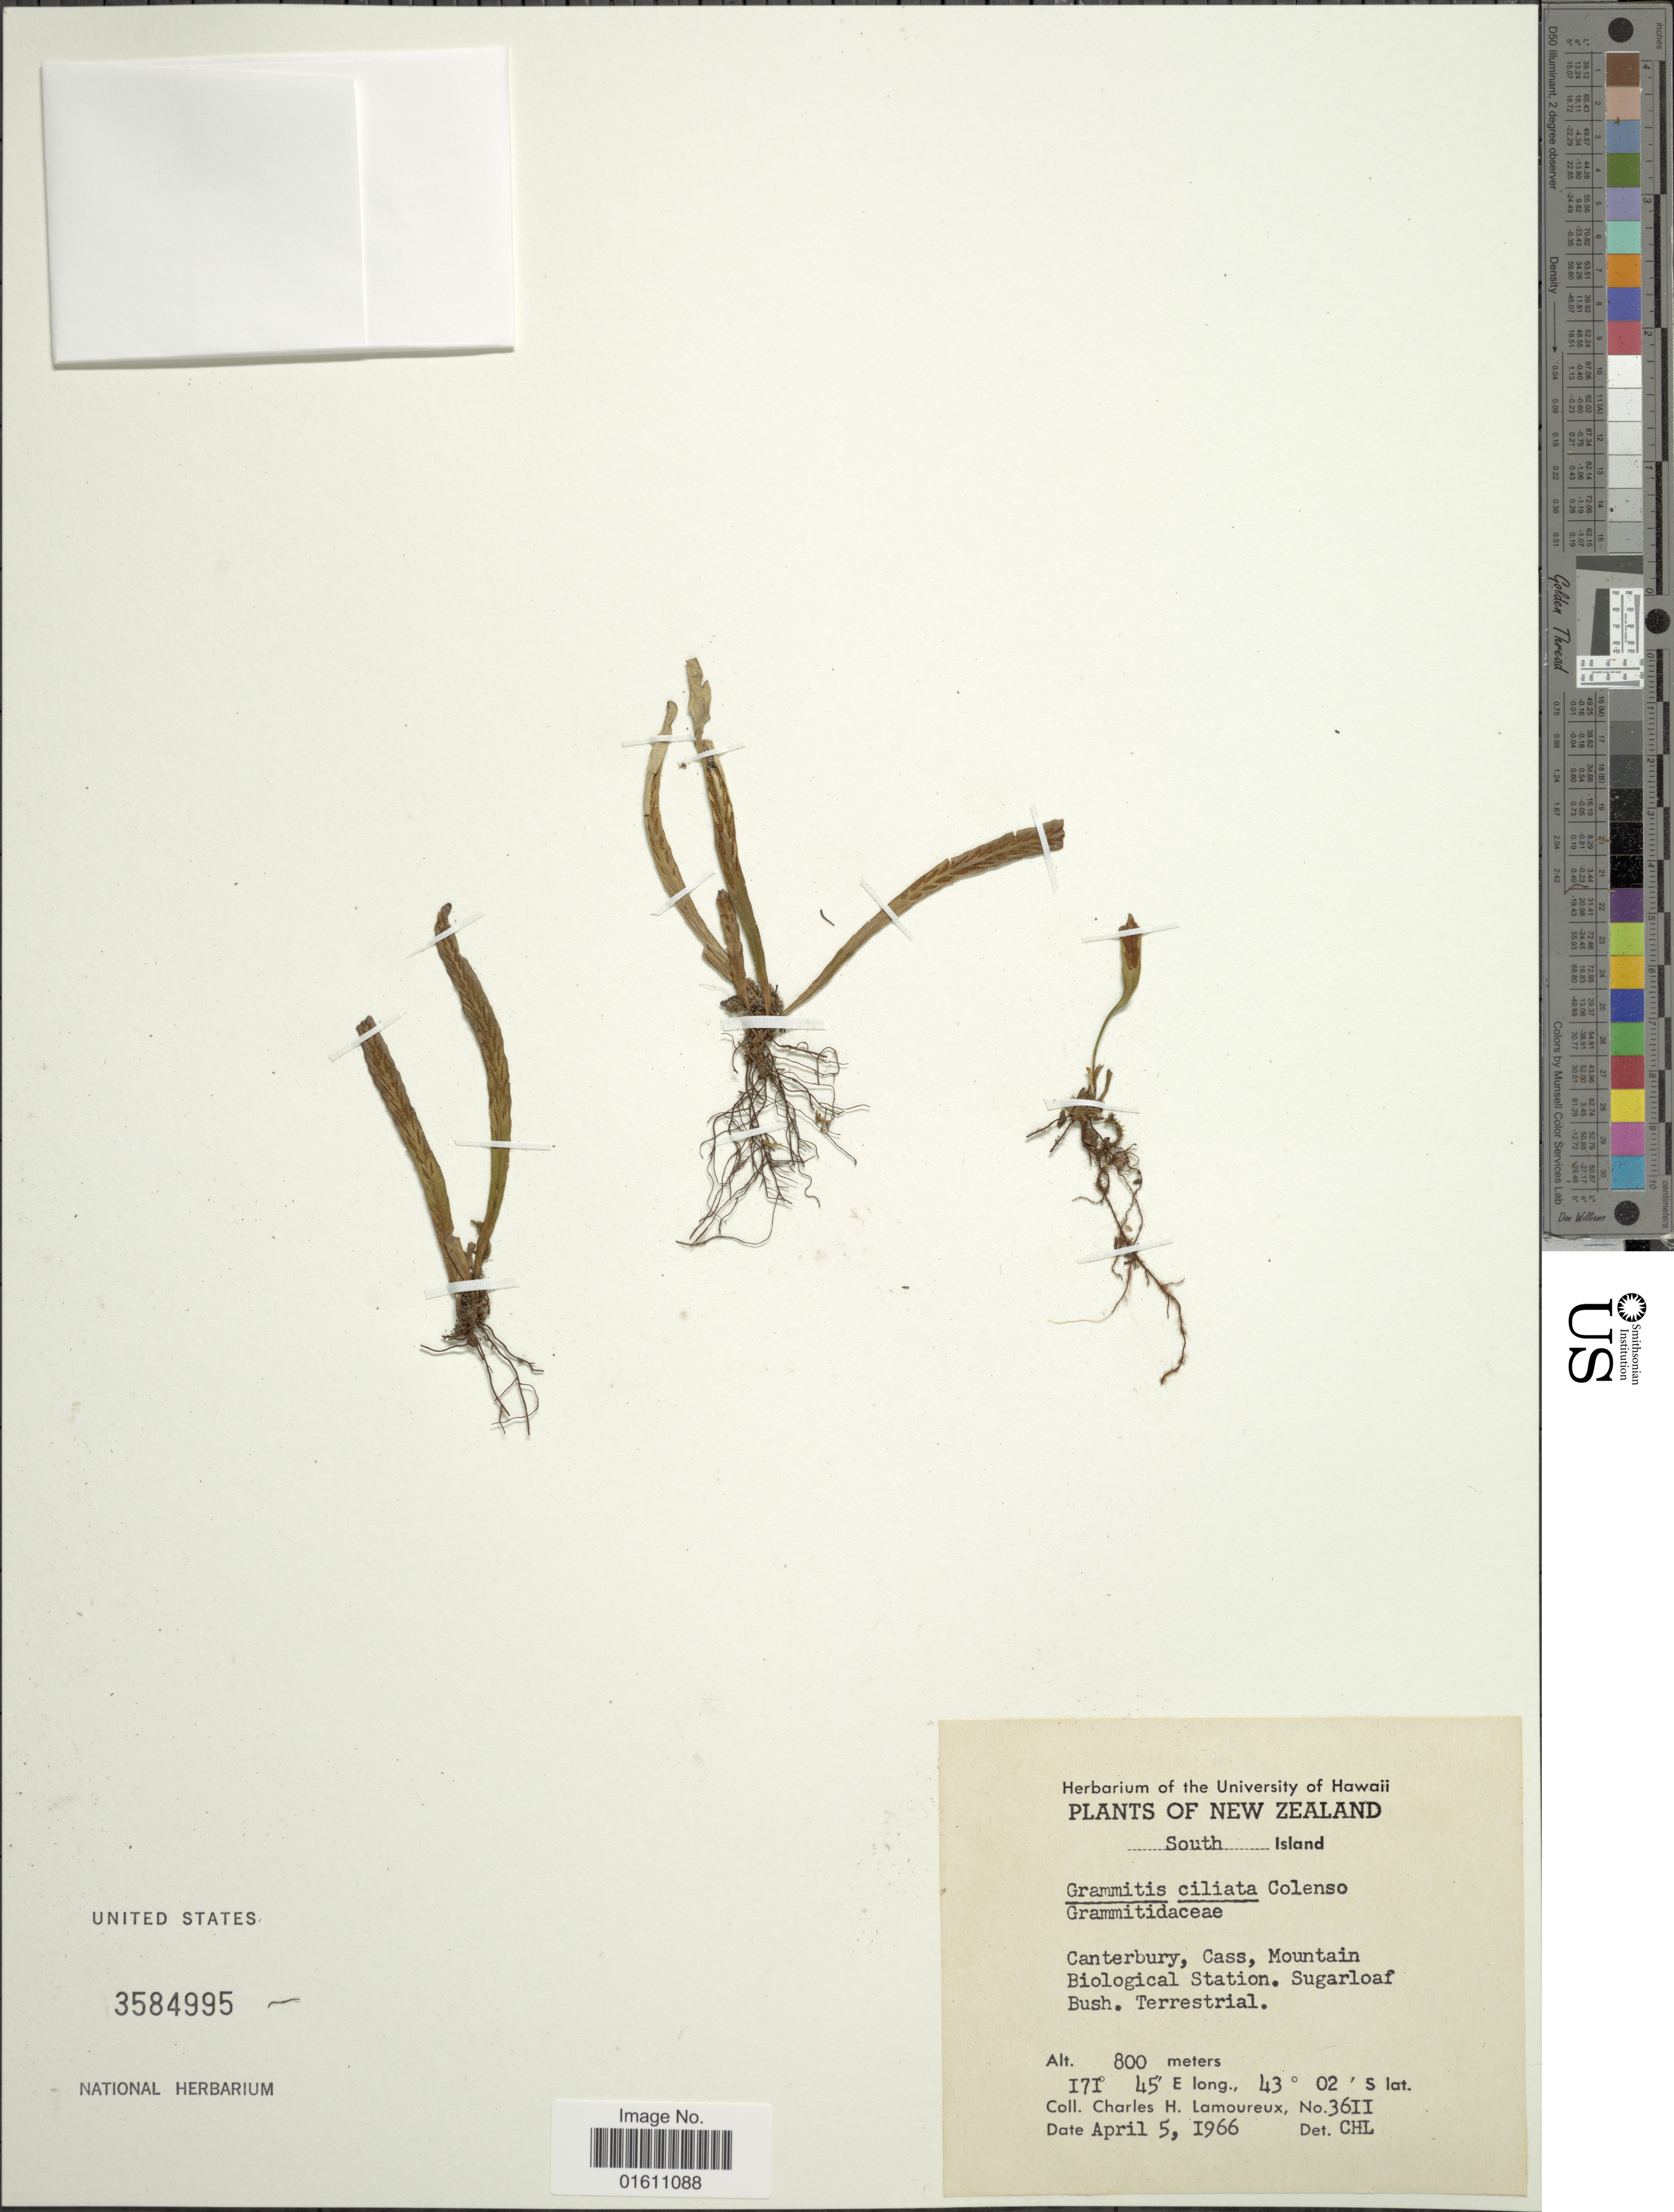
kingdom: Plantae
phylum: Tracheophyta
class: Polypodiopsida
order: Polypodiales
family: Polypodiaceae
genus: Notogrammitis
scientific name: Notogrammitis ciliata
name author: (Colenso) Parris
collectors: C. H. Lamoureux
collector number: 36II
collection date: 1966-04-05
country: New Zealand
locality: South Island, Canterburry, Cass, Mountain Biological Station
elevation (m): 800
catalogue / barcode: US 3584995